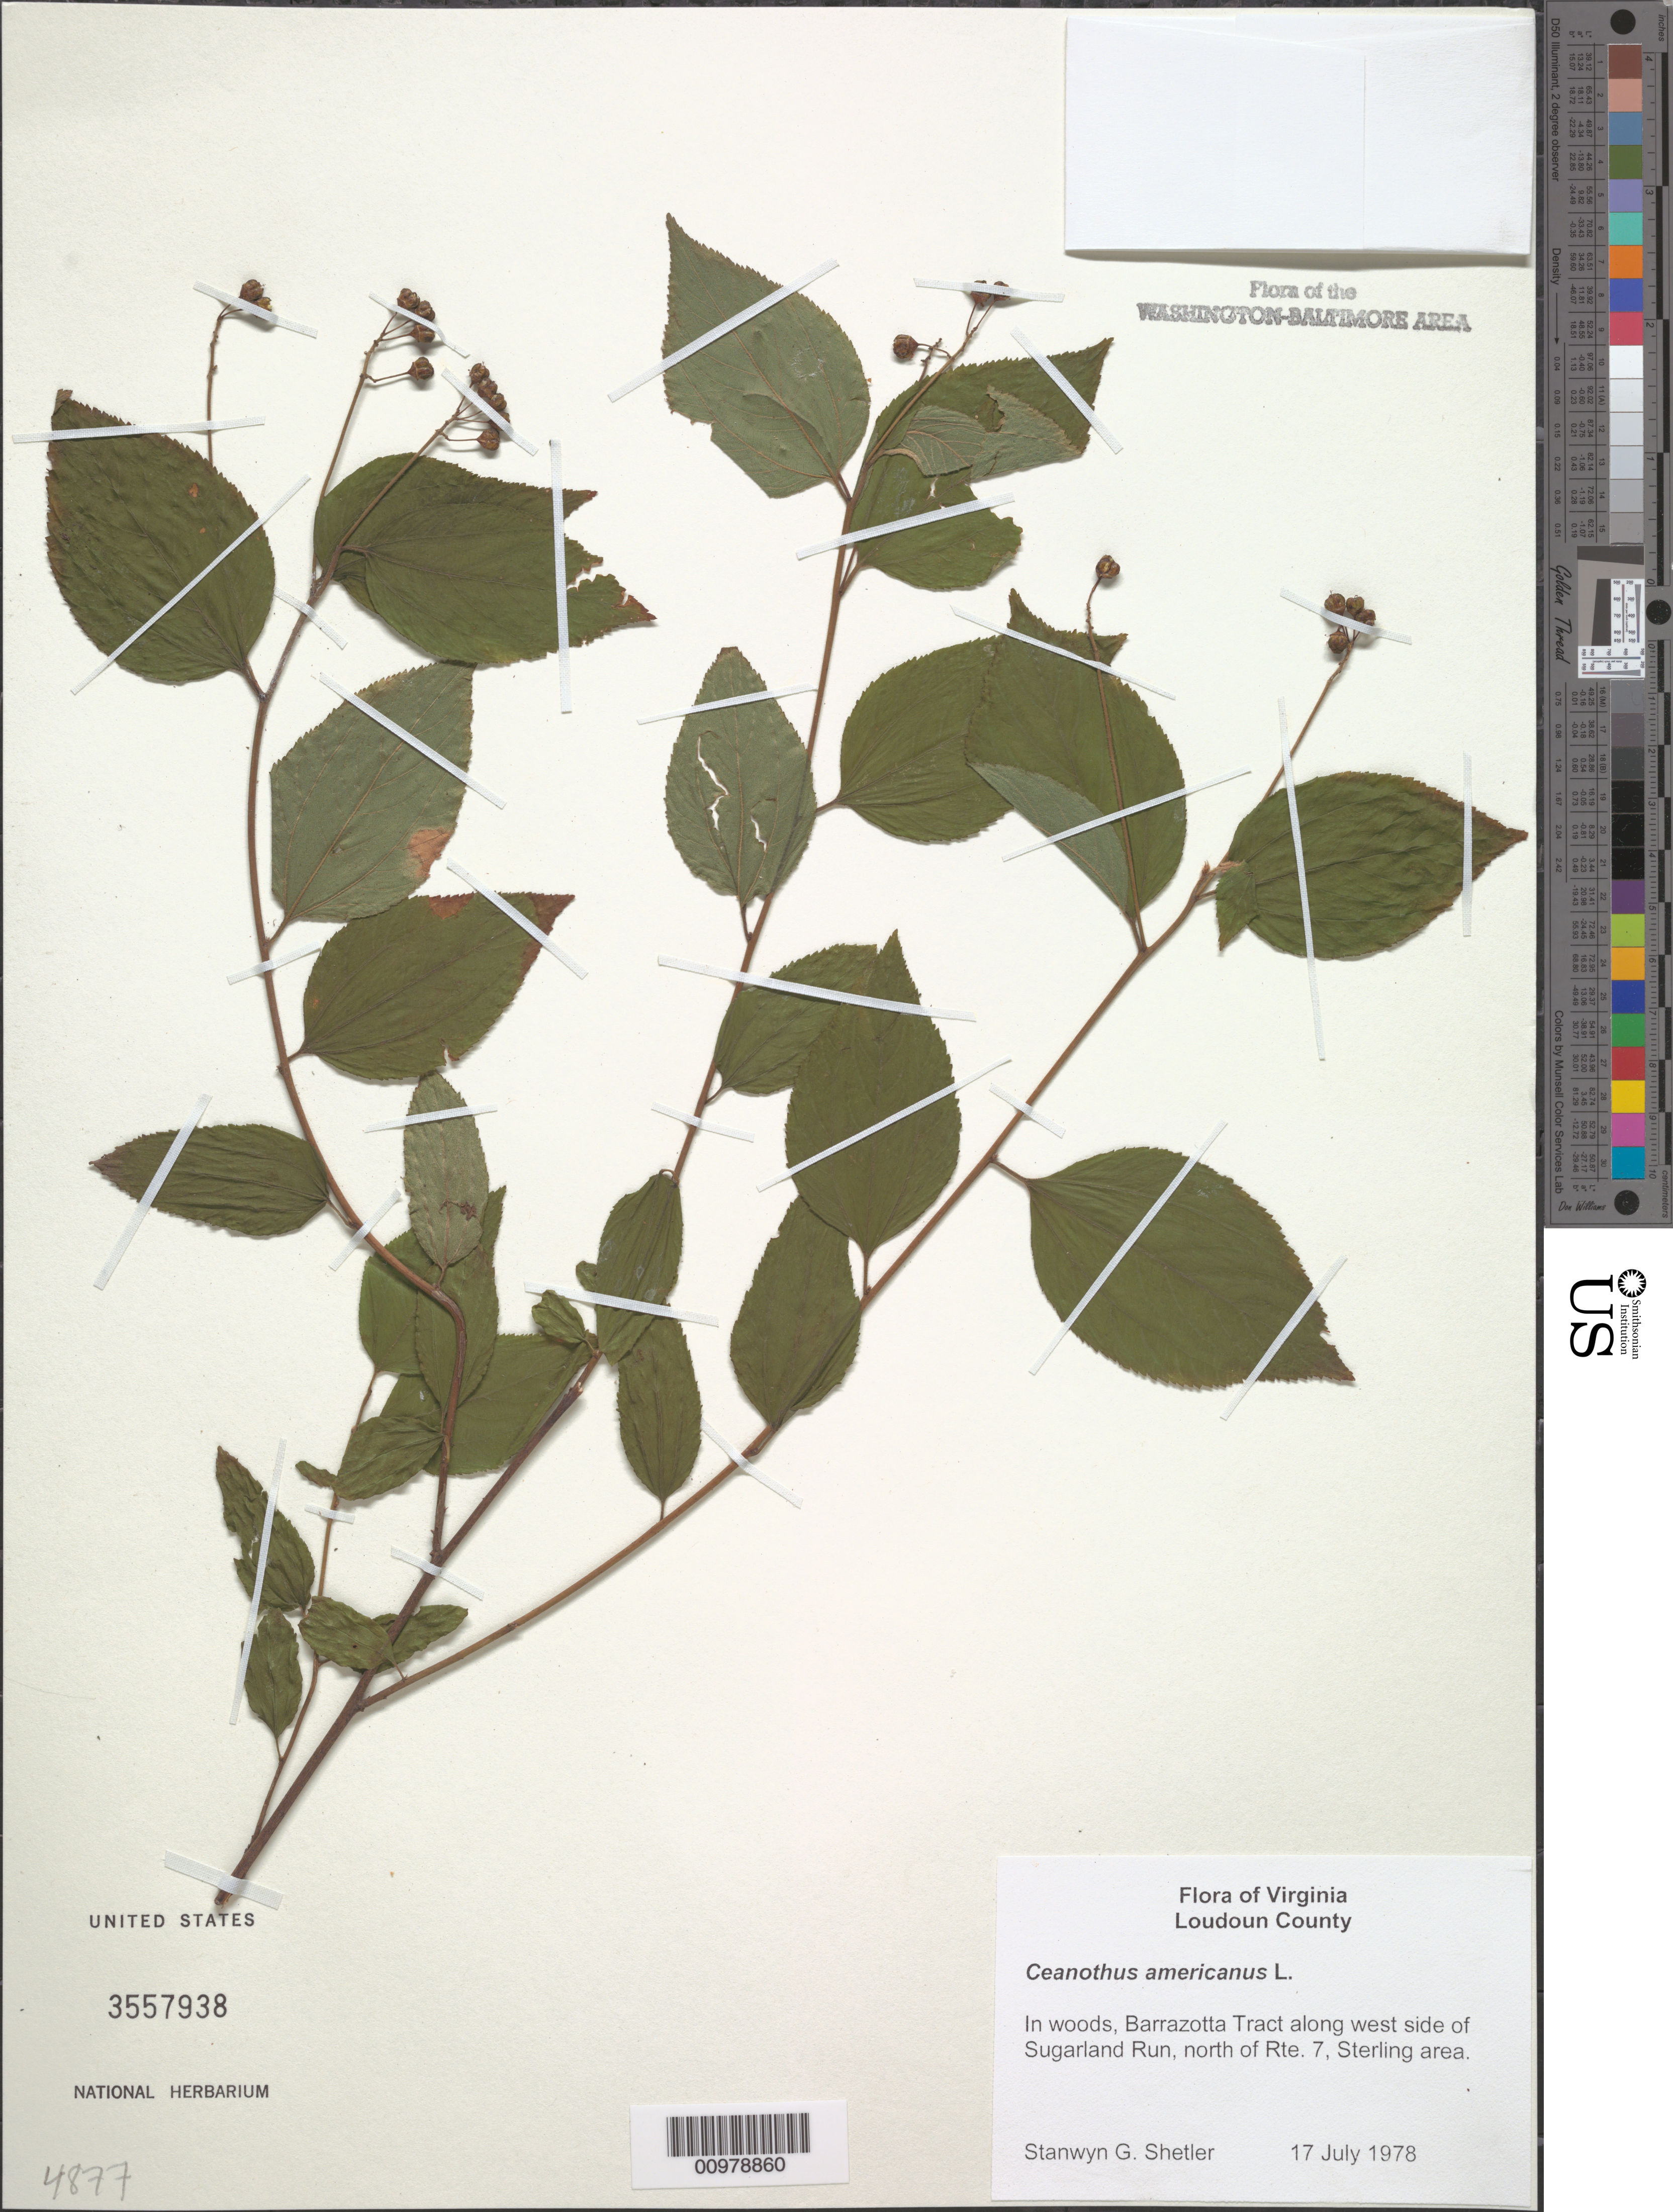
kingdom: Plantae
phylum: Tracheophyta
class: Magnoliopsida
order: Rosales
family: Rhamnaceae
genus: Ceanothus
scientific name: Ceanothus americanus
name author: L.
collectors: S. Shetler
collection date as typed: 17 July 1978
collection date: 1978-07-17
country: United States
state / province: Virginia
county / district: Loudoun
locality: Barrazotta Tract along west side of Sugarland Run, north of Rte. 7, Sterling area.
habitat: in woods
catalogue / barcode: US 3557938